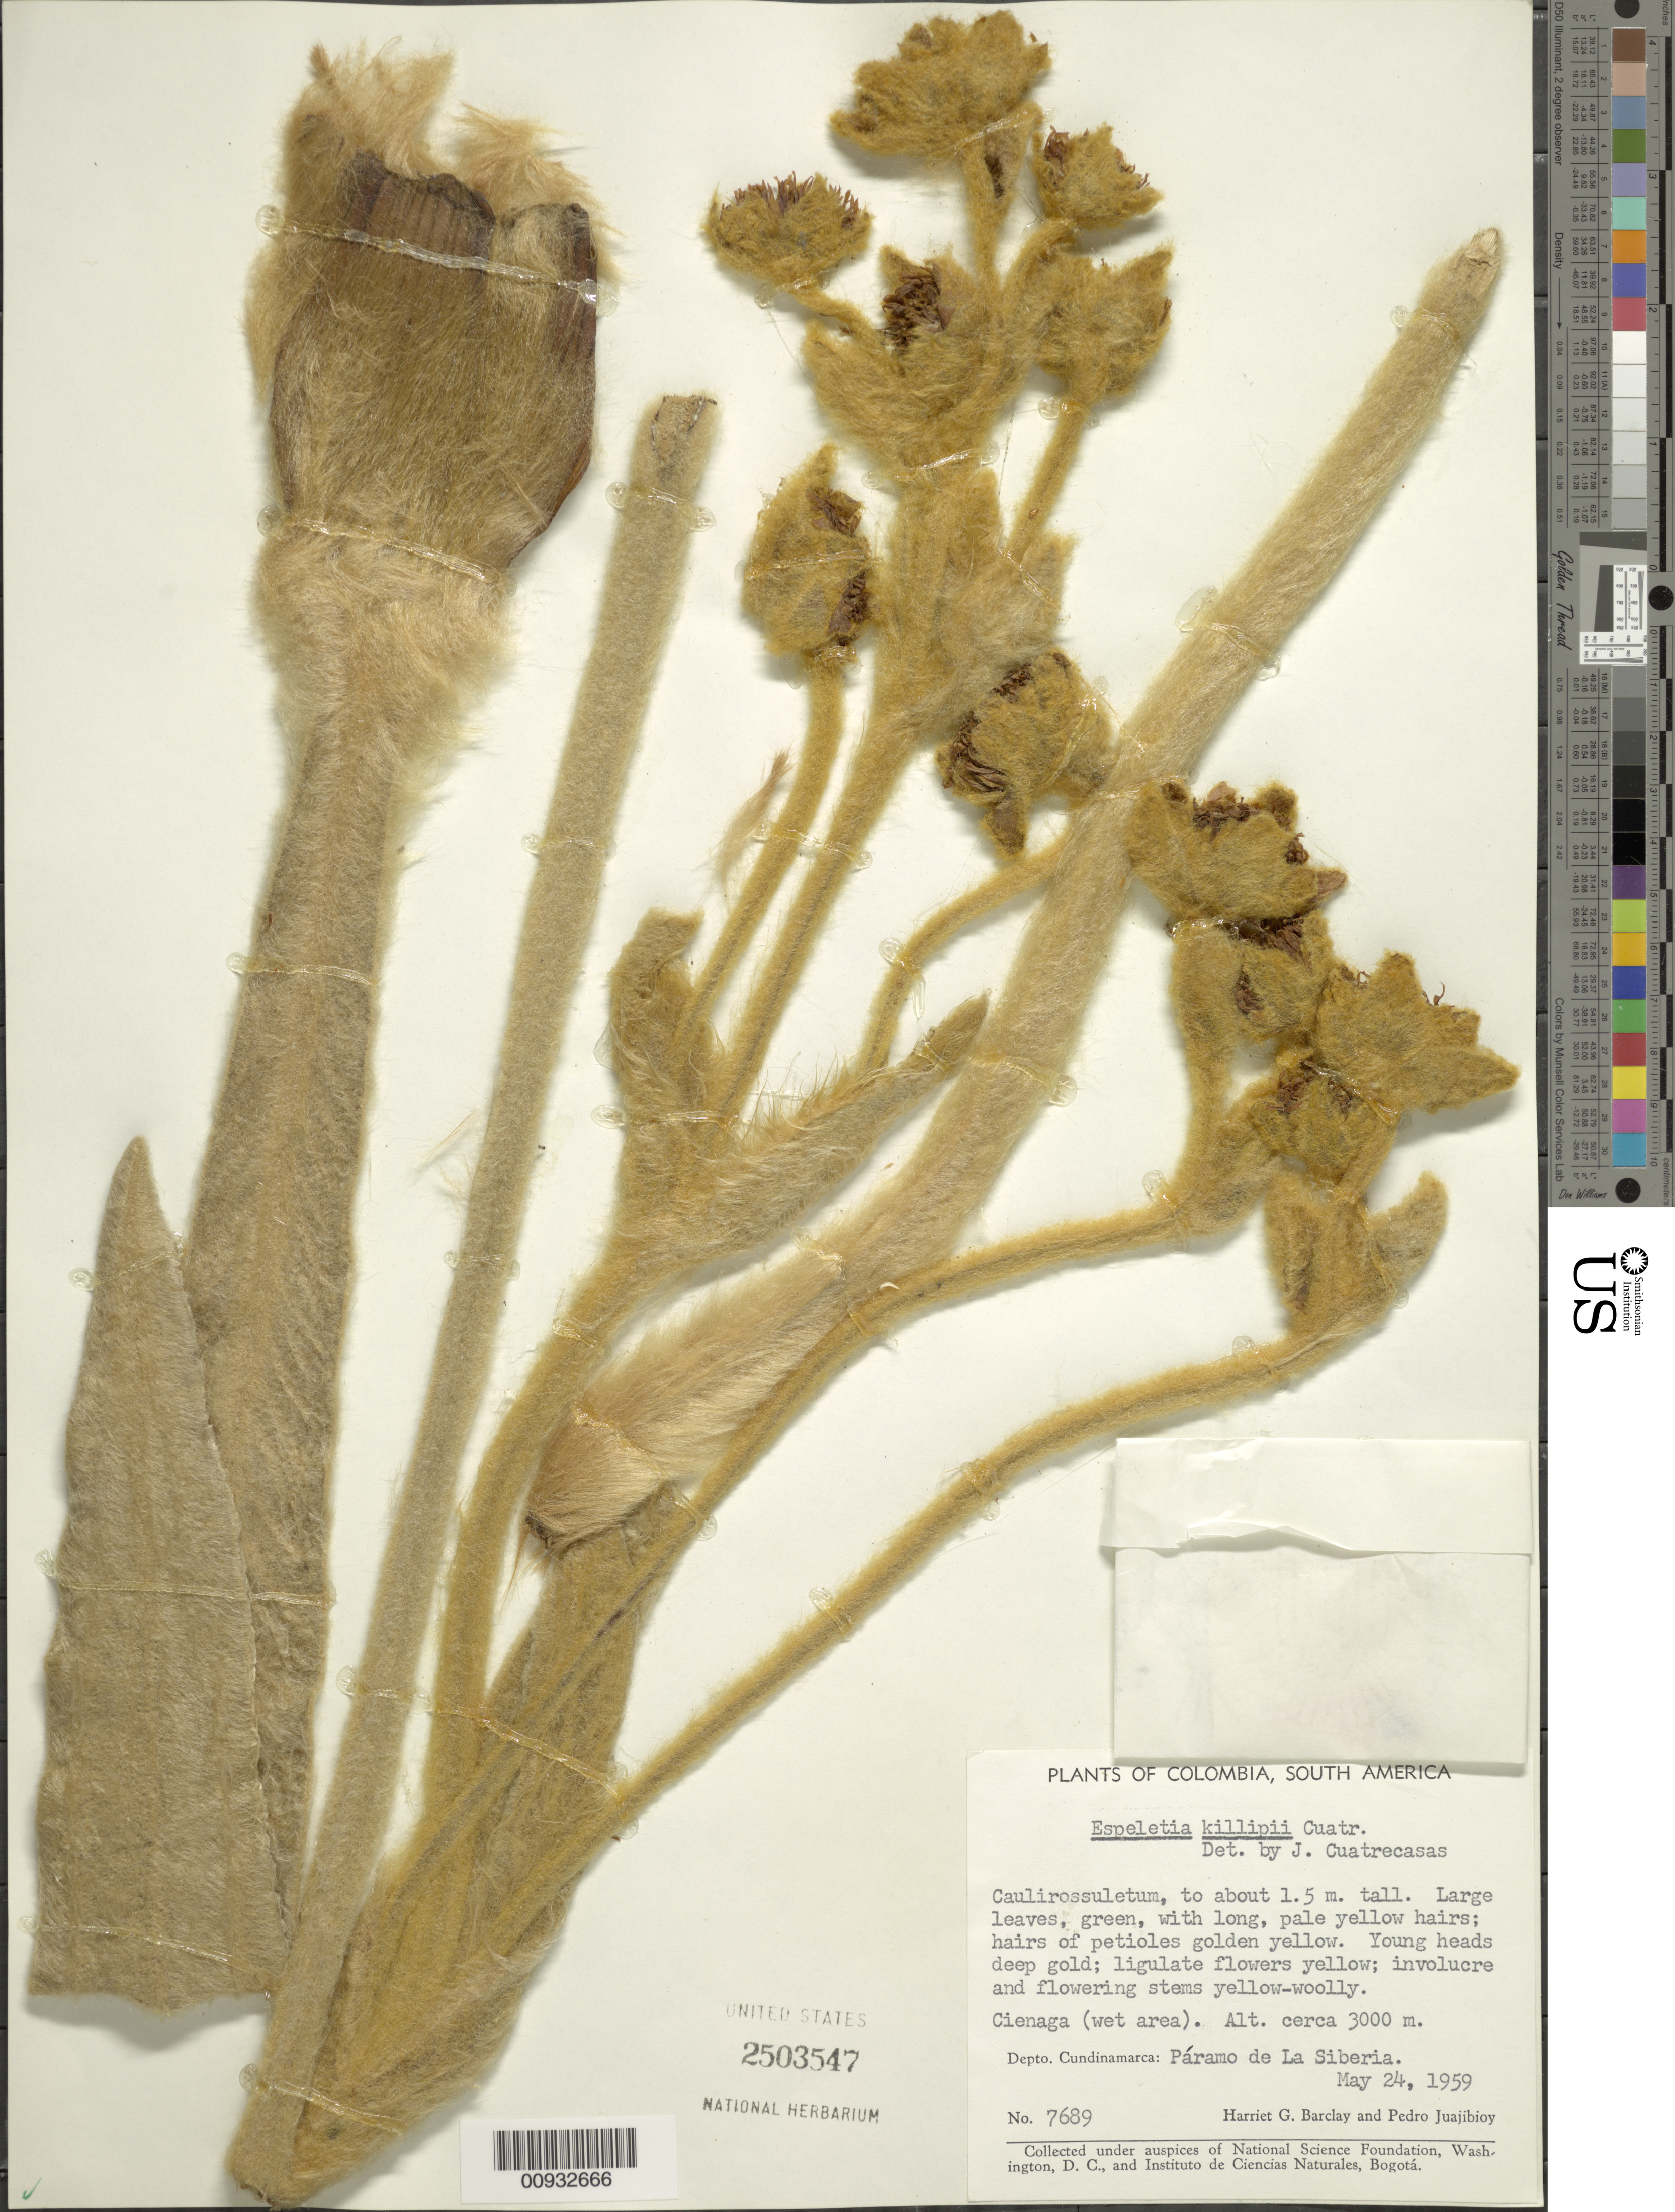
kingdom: Plantae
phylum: Tracheophyta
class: Magnoliopsida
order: Asterales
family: Asteraceae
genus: Espeletia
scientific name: Espeletia killipii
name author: Cuatrec.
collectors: H. G. Barclay & P. Juajibioy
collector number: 7689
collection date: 1959-05-24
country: Colombia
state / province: Cundinamarca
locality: Paramo de La Siberia. Cienaga (wet area)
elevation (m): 3000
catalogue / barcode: US 2503547